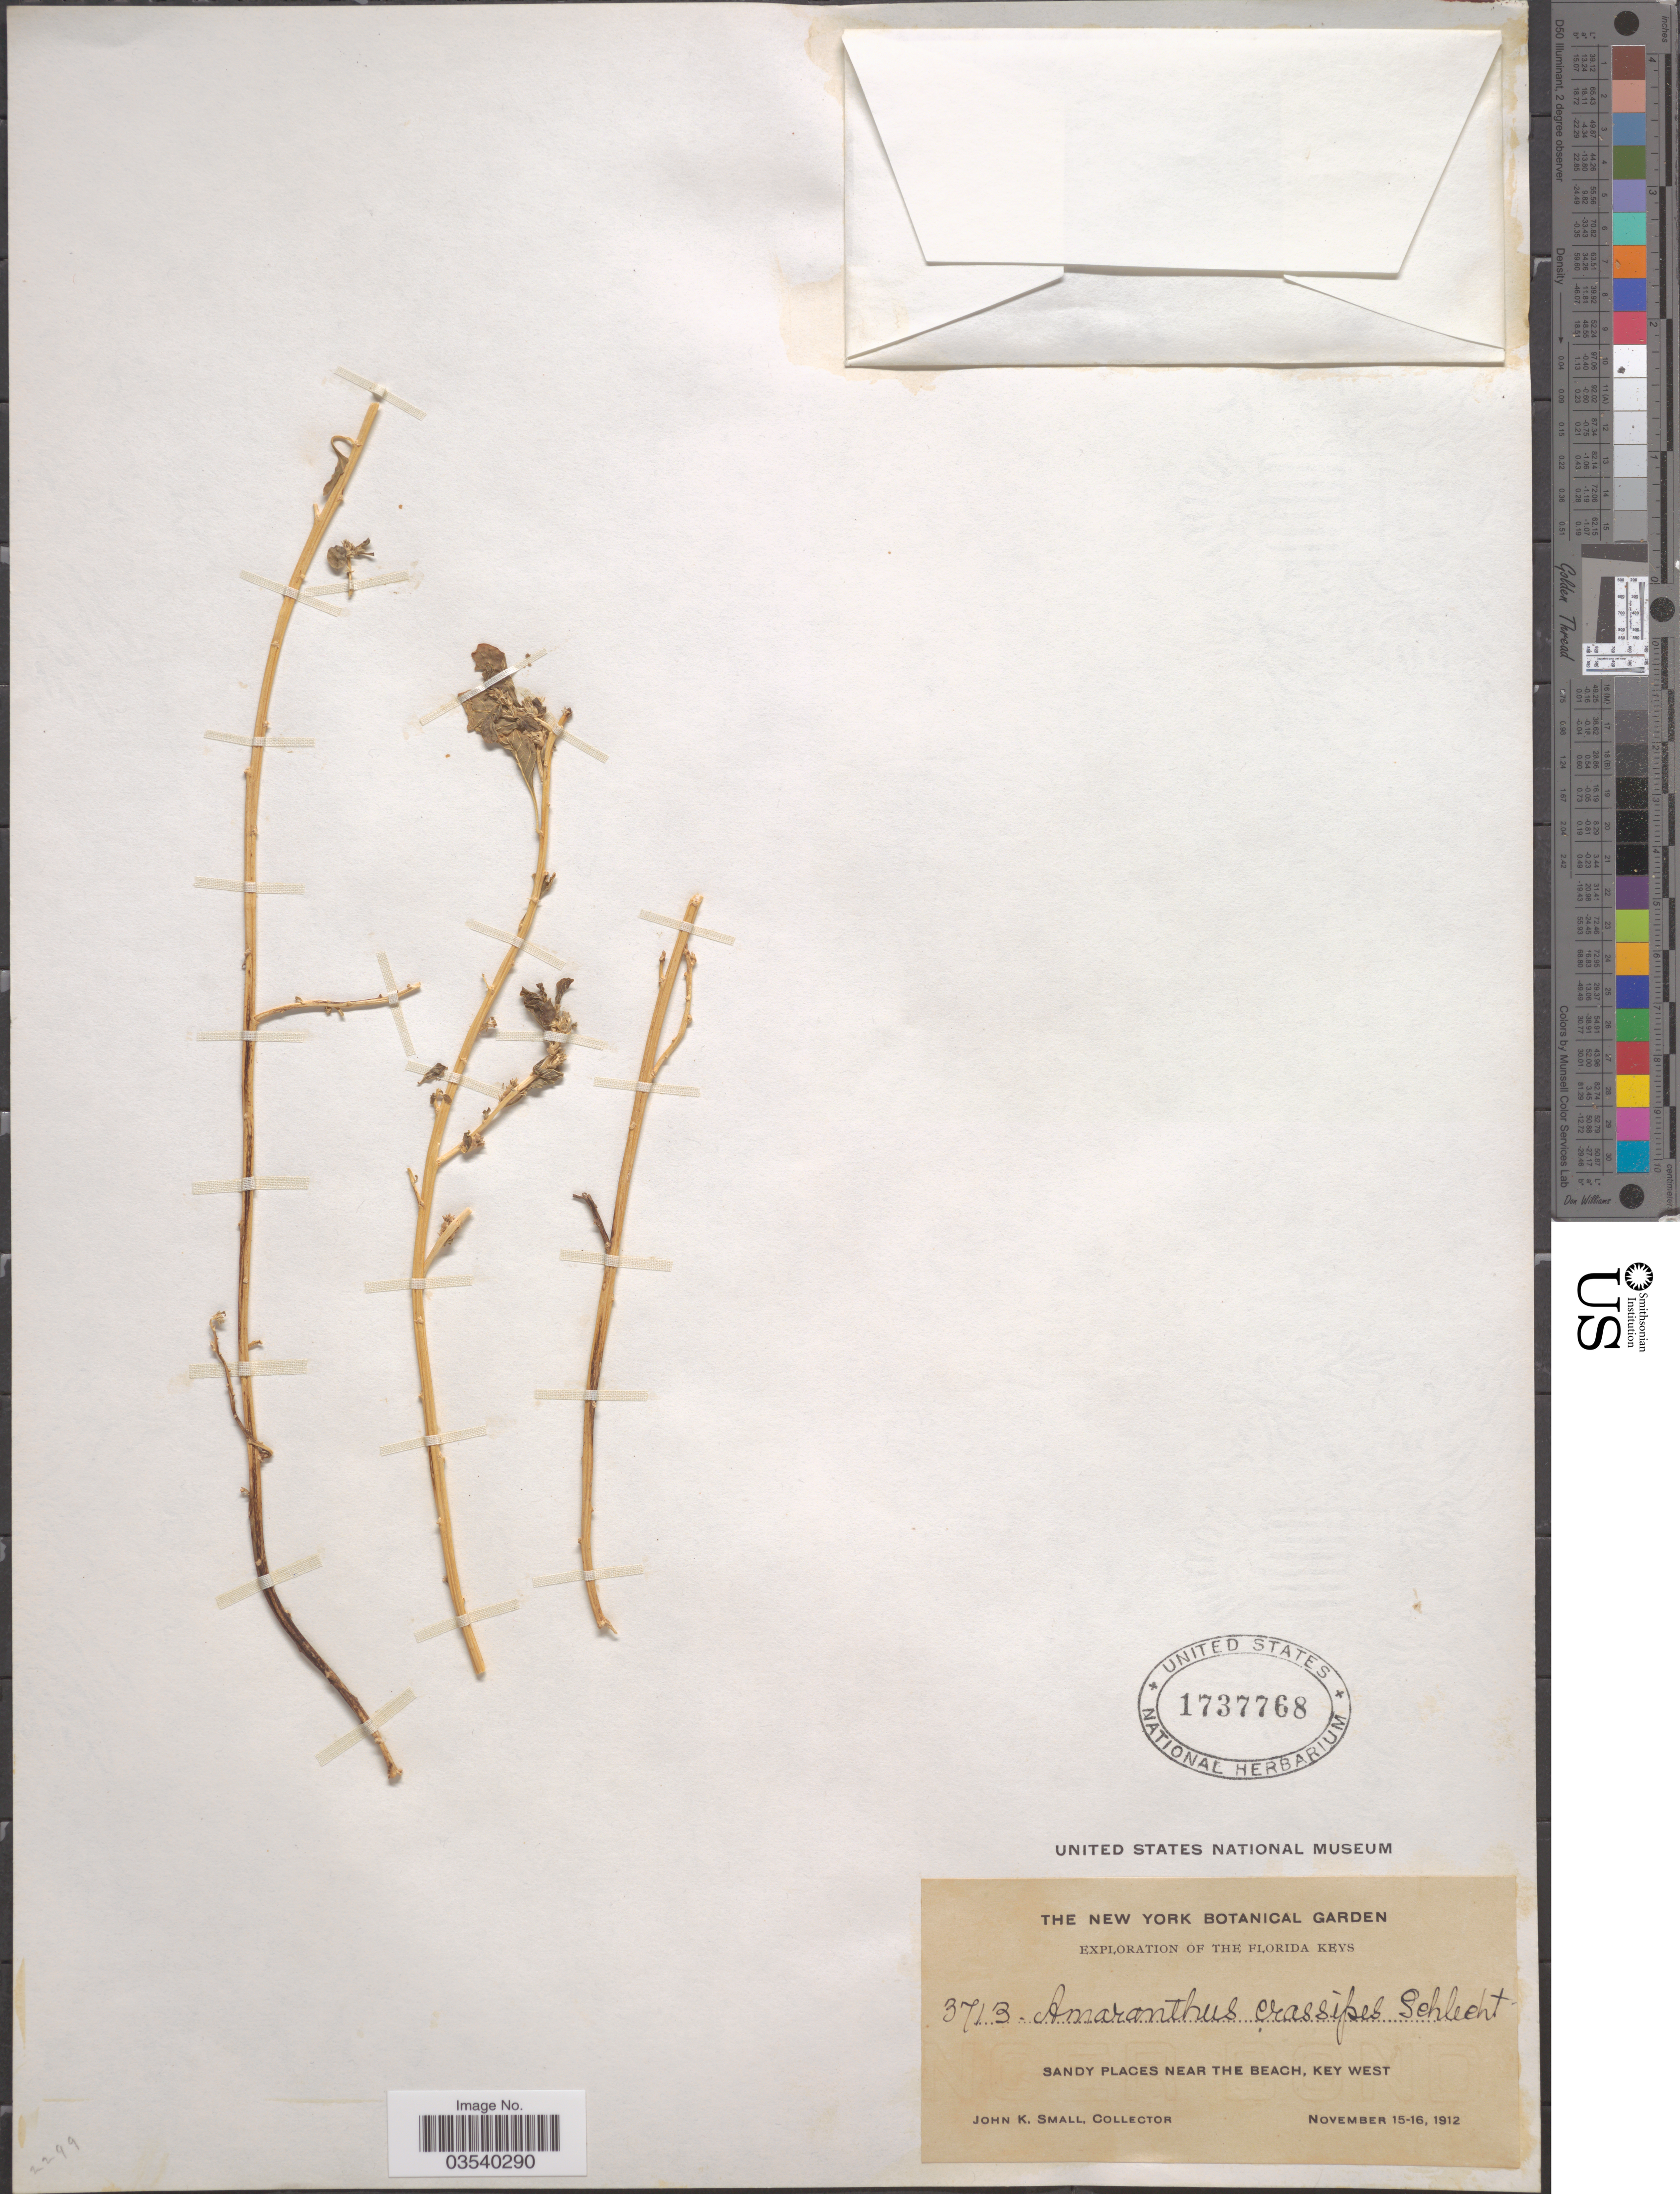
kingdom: Plantae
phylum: Tracheophyta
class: Magnoliopsida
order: Caryophyllales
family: Amaranthaceae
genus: Amaranthus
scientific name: Amaranthus crassipes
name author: Schltdl.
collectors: J. K. Small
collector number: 3713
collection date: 1912-11-15/1912-11-16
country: United States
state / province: Florida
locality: The Florida Keys. Sandy places near The Beach, Key West.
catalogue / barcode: US 1737768